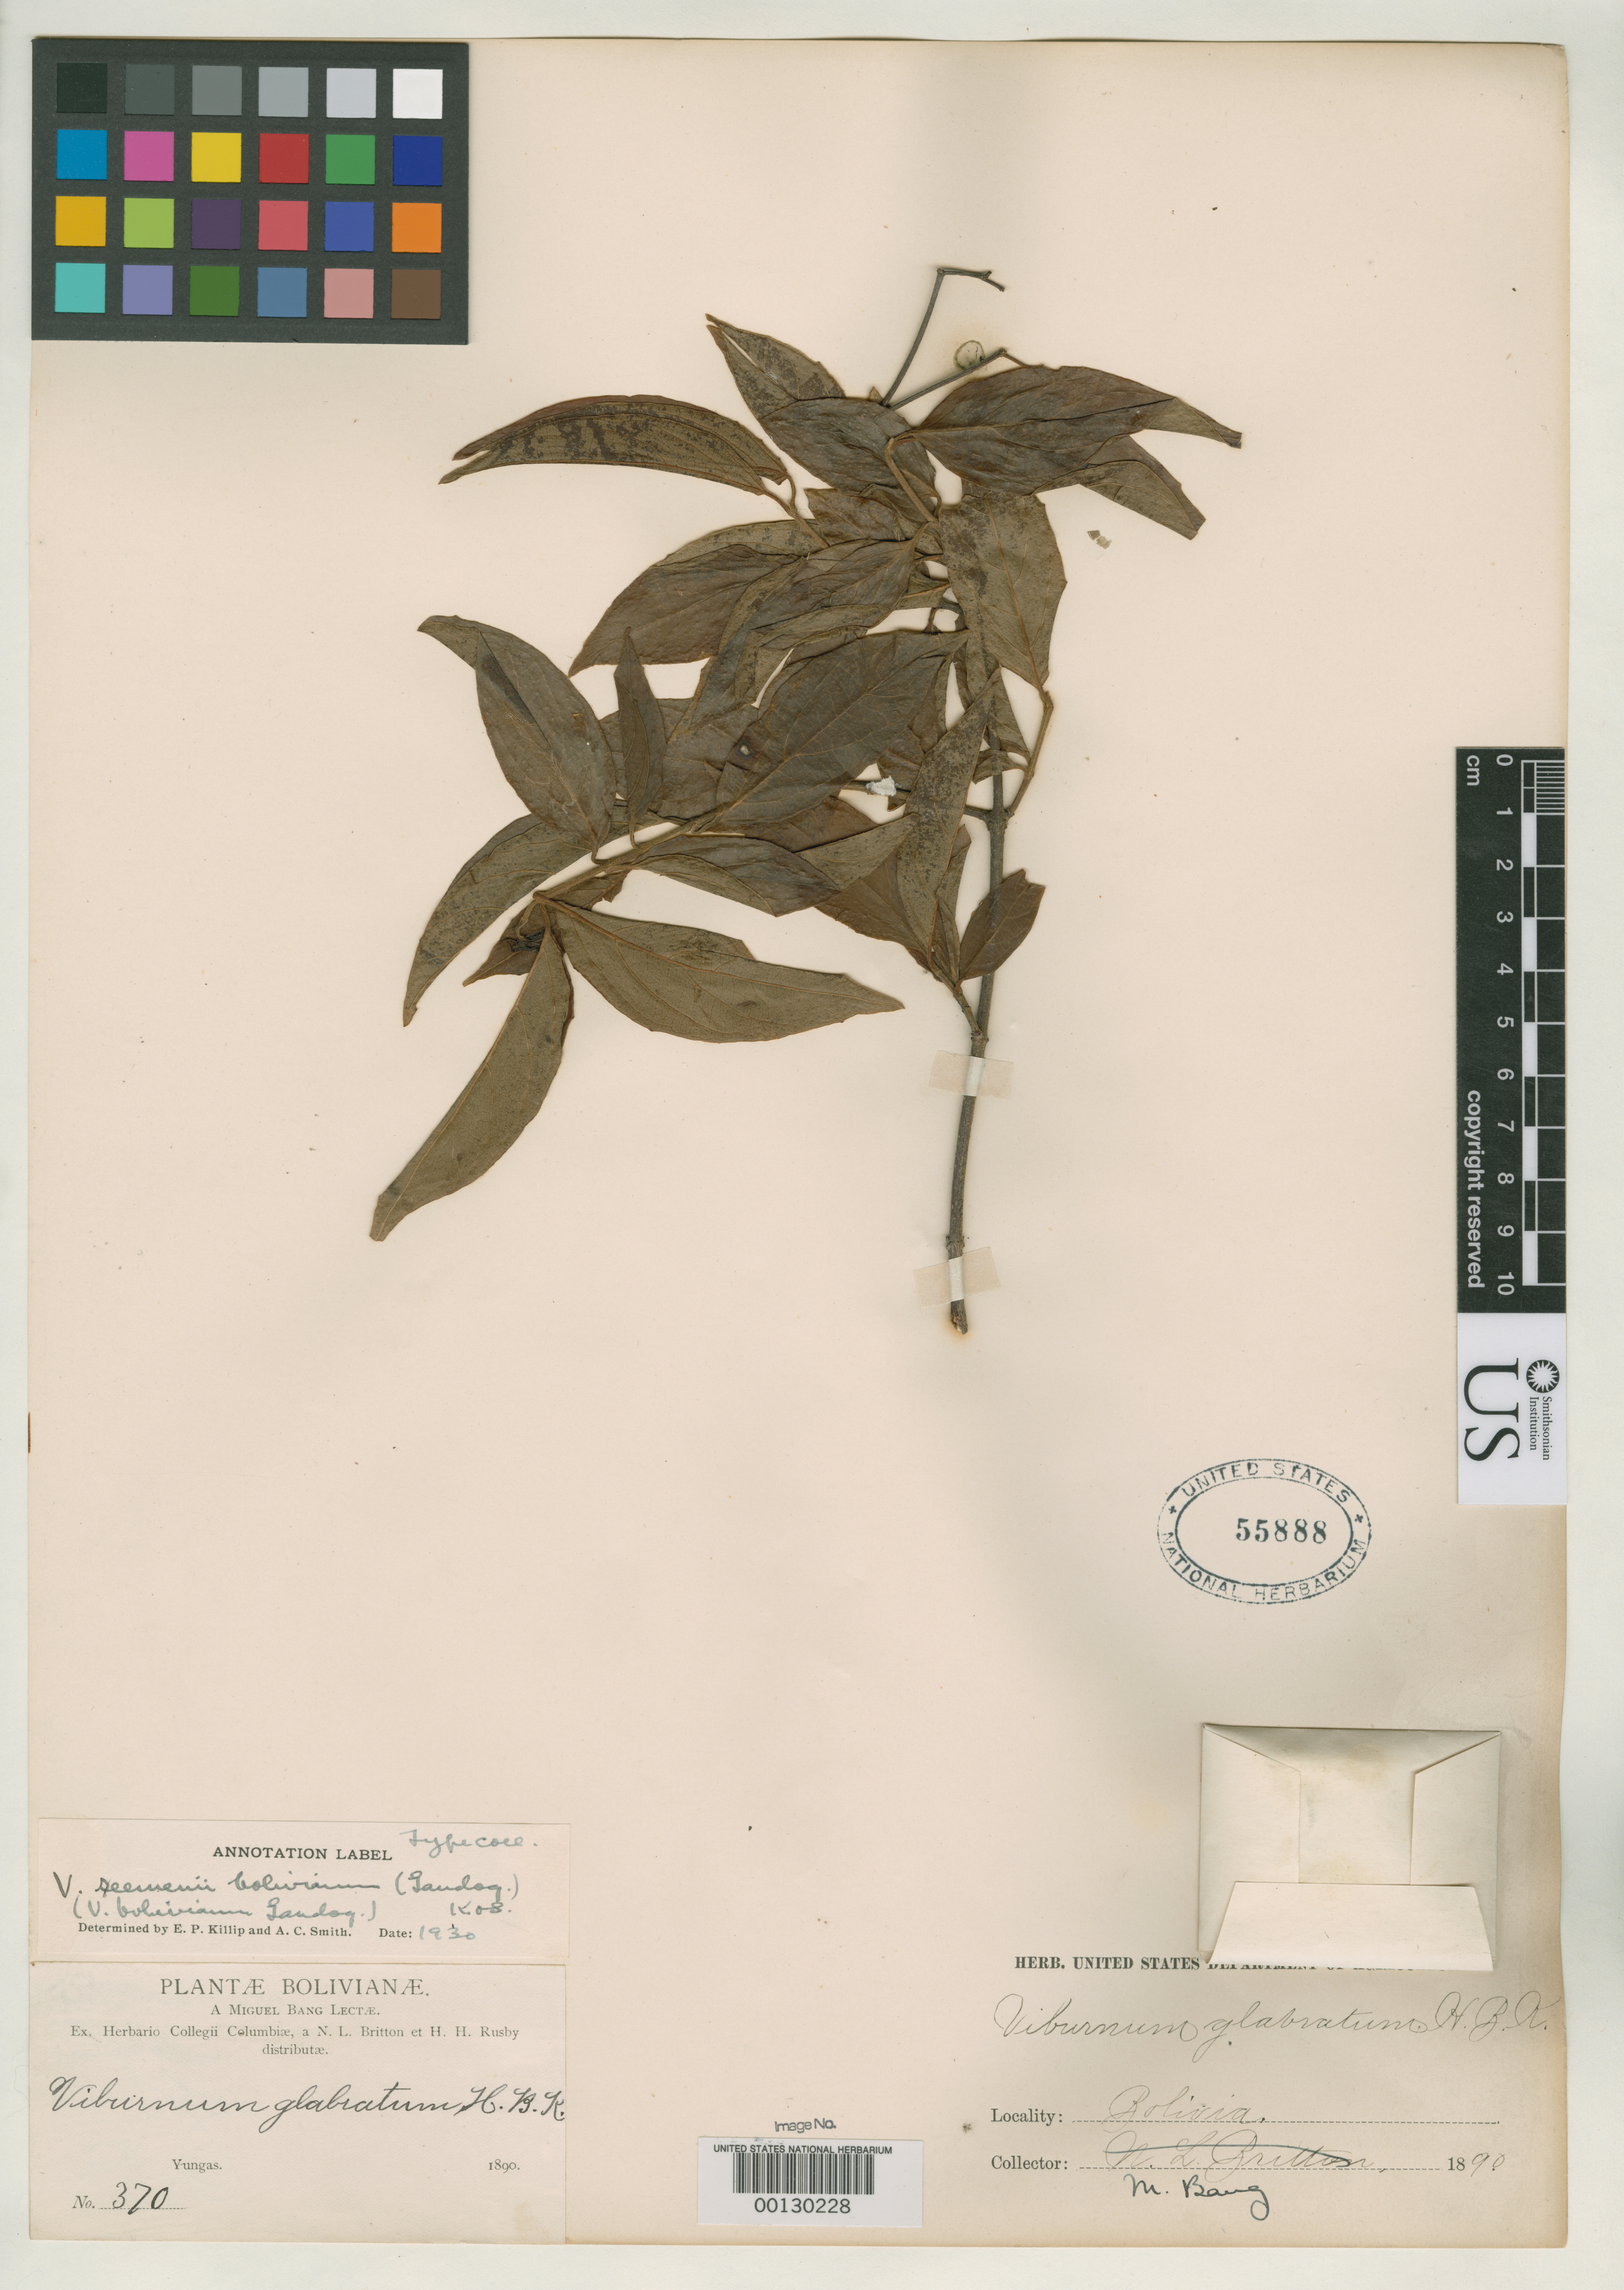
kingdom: Plantae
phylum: Tracheophyta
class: Magnoliopsida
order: Dipsacales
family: Viburnaceae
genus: Viburnum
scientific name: Viburnum bolivianum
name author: Gand.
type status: Isotype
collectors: M. Bang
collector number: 370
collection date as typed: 1890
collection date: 1890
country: Bolivia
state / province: La Paz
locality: Yungas.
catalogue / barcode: US 55888